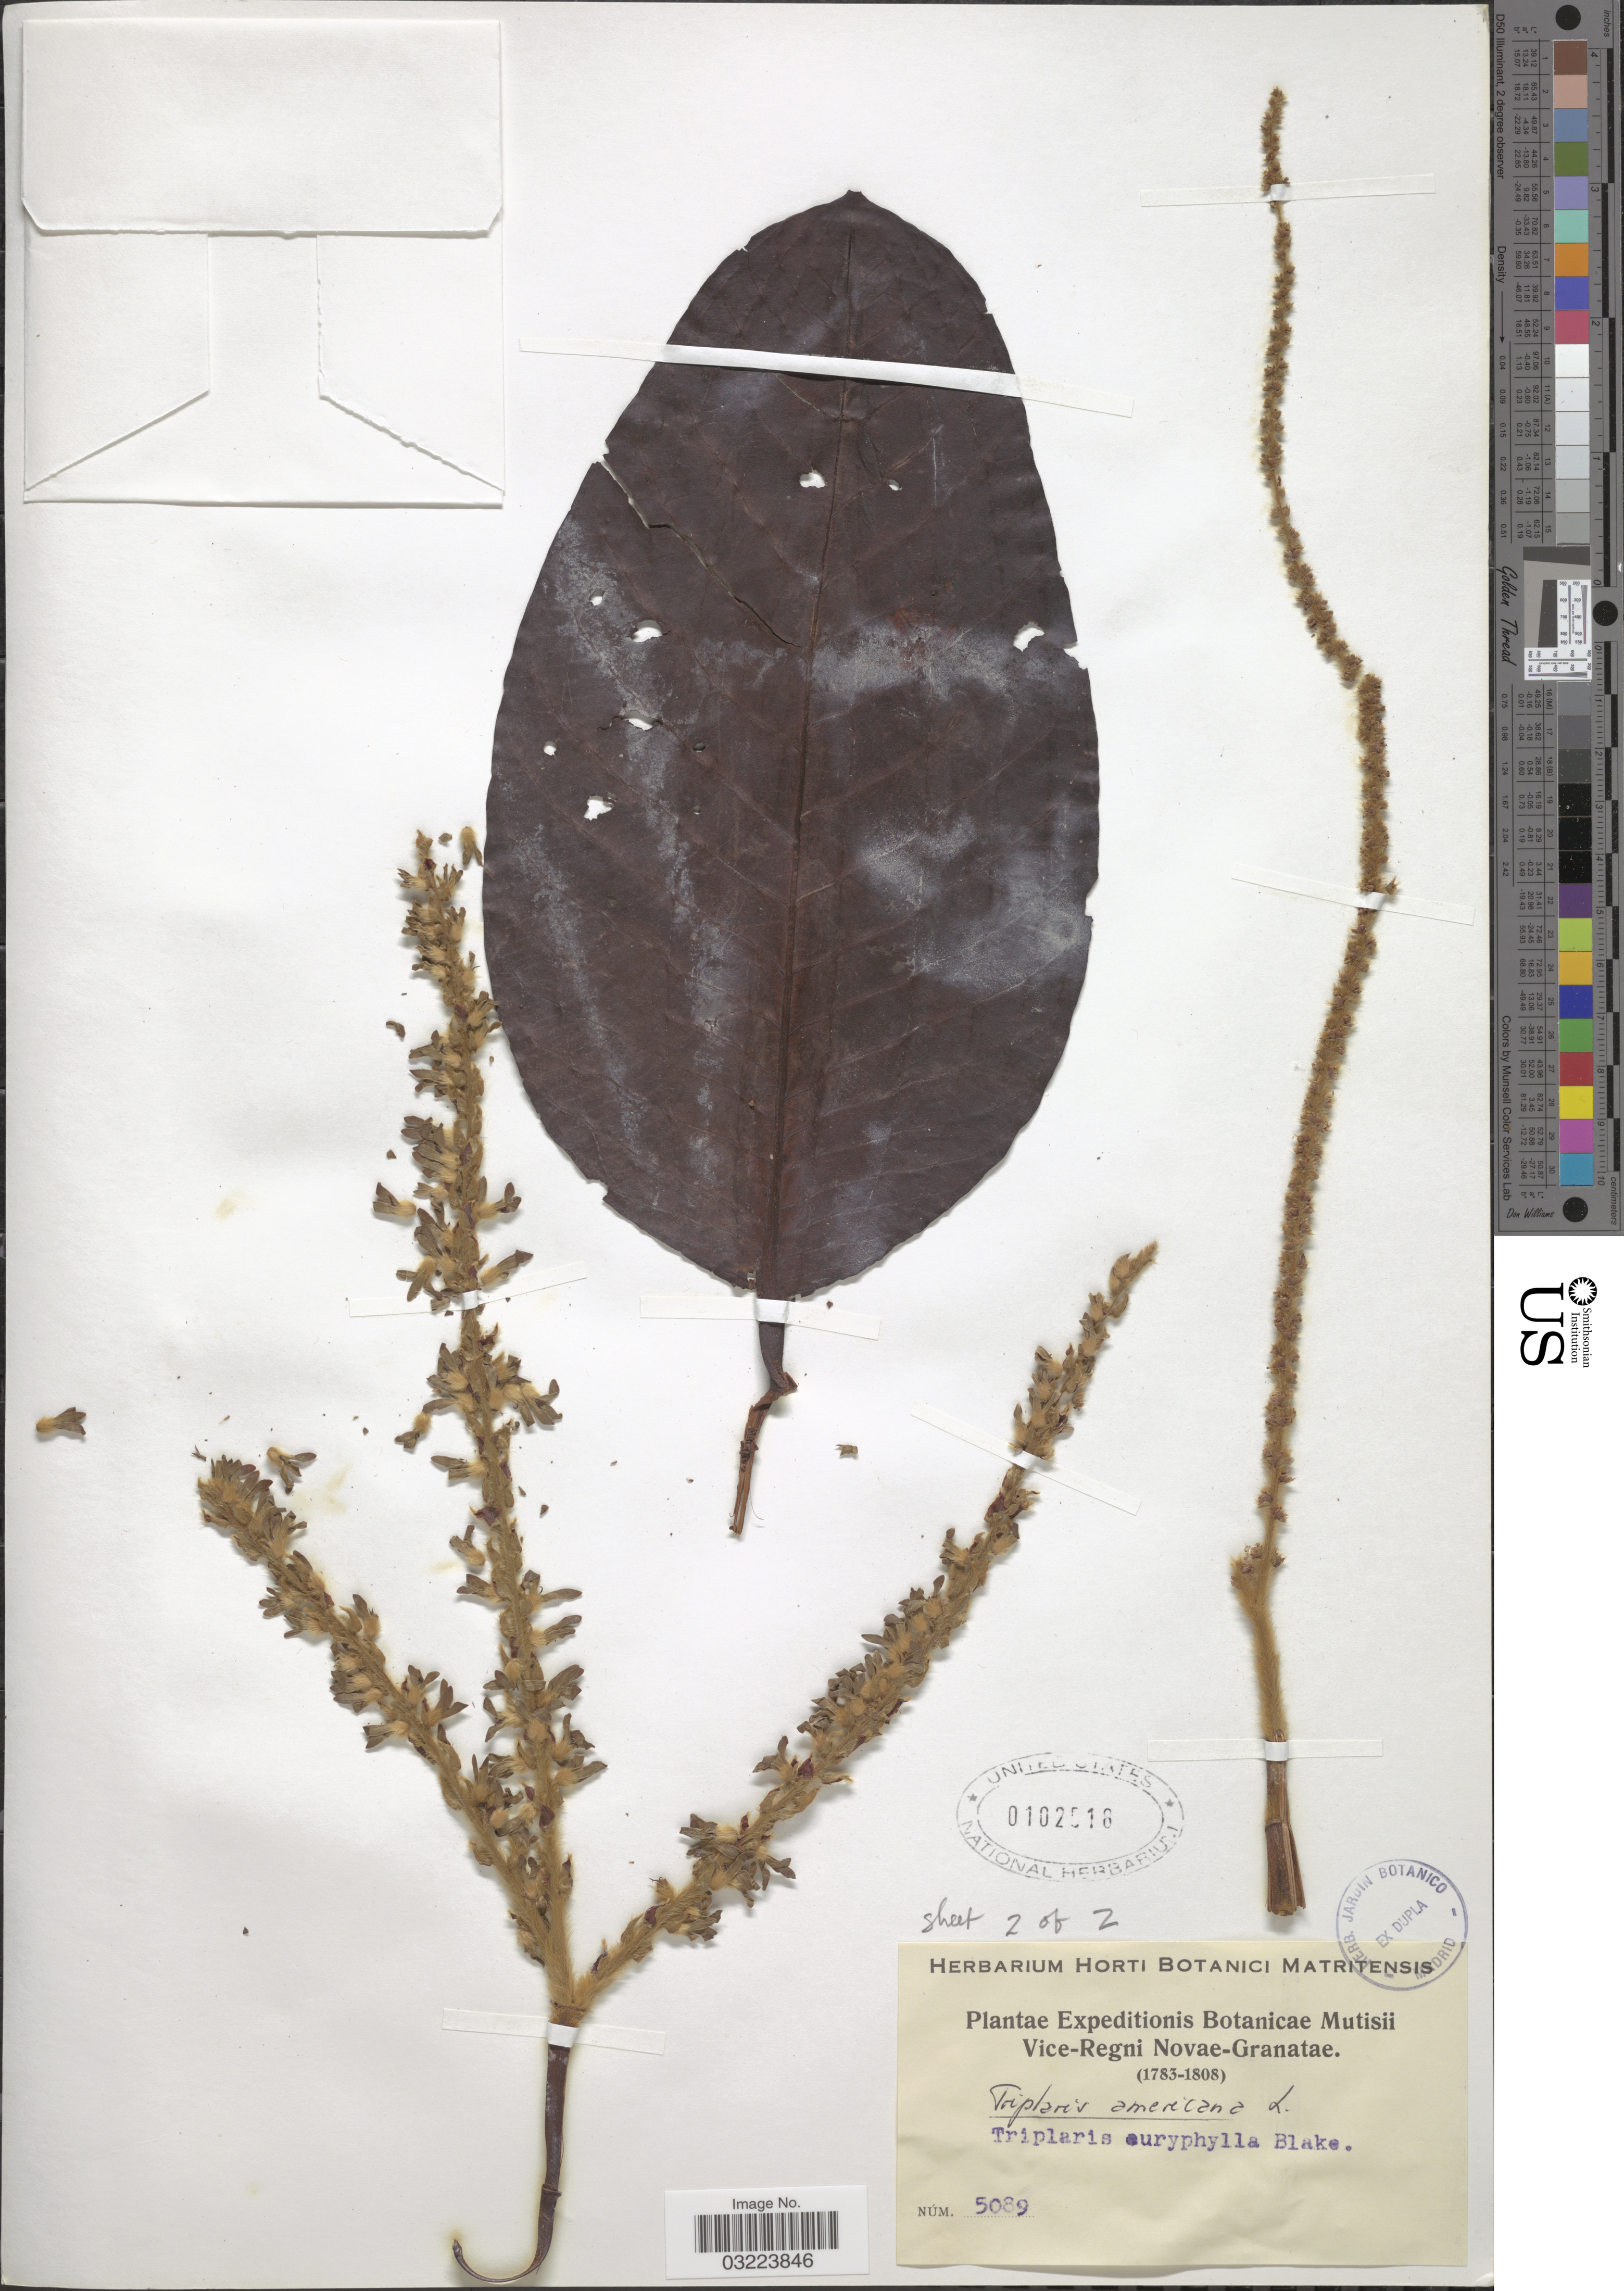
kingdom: Plantae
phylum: Tracheophyta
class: Magnoliopsida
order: Caryophyllales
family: Polygonaceae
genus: Triplaris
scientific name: Triplaris americana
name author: L.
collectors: Expeditions Botanicae Mutisii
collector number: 5089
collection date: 1783/1808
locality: Vice-Regni Novae-Granatae.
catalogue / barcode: US 102518